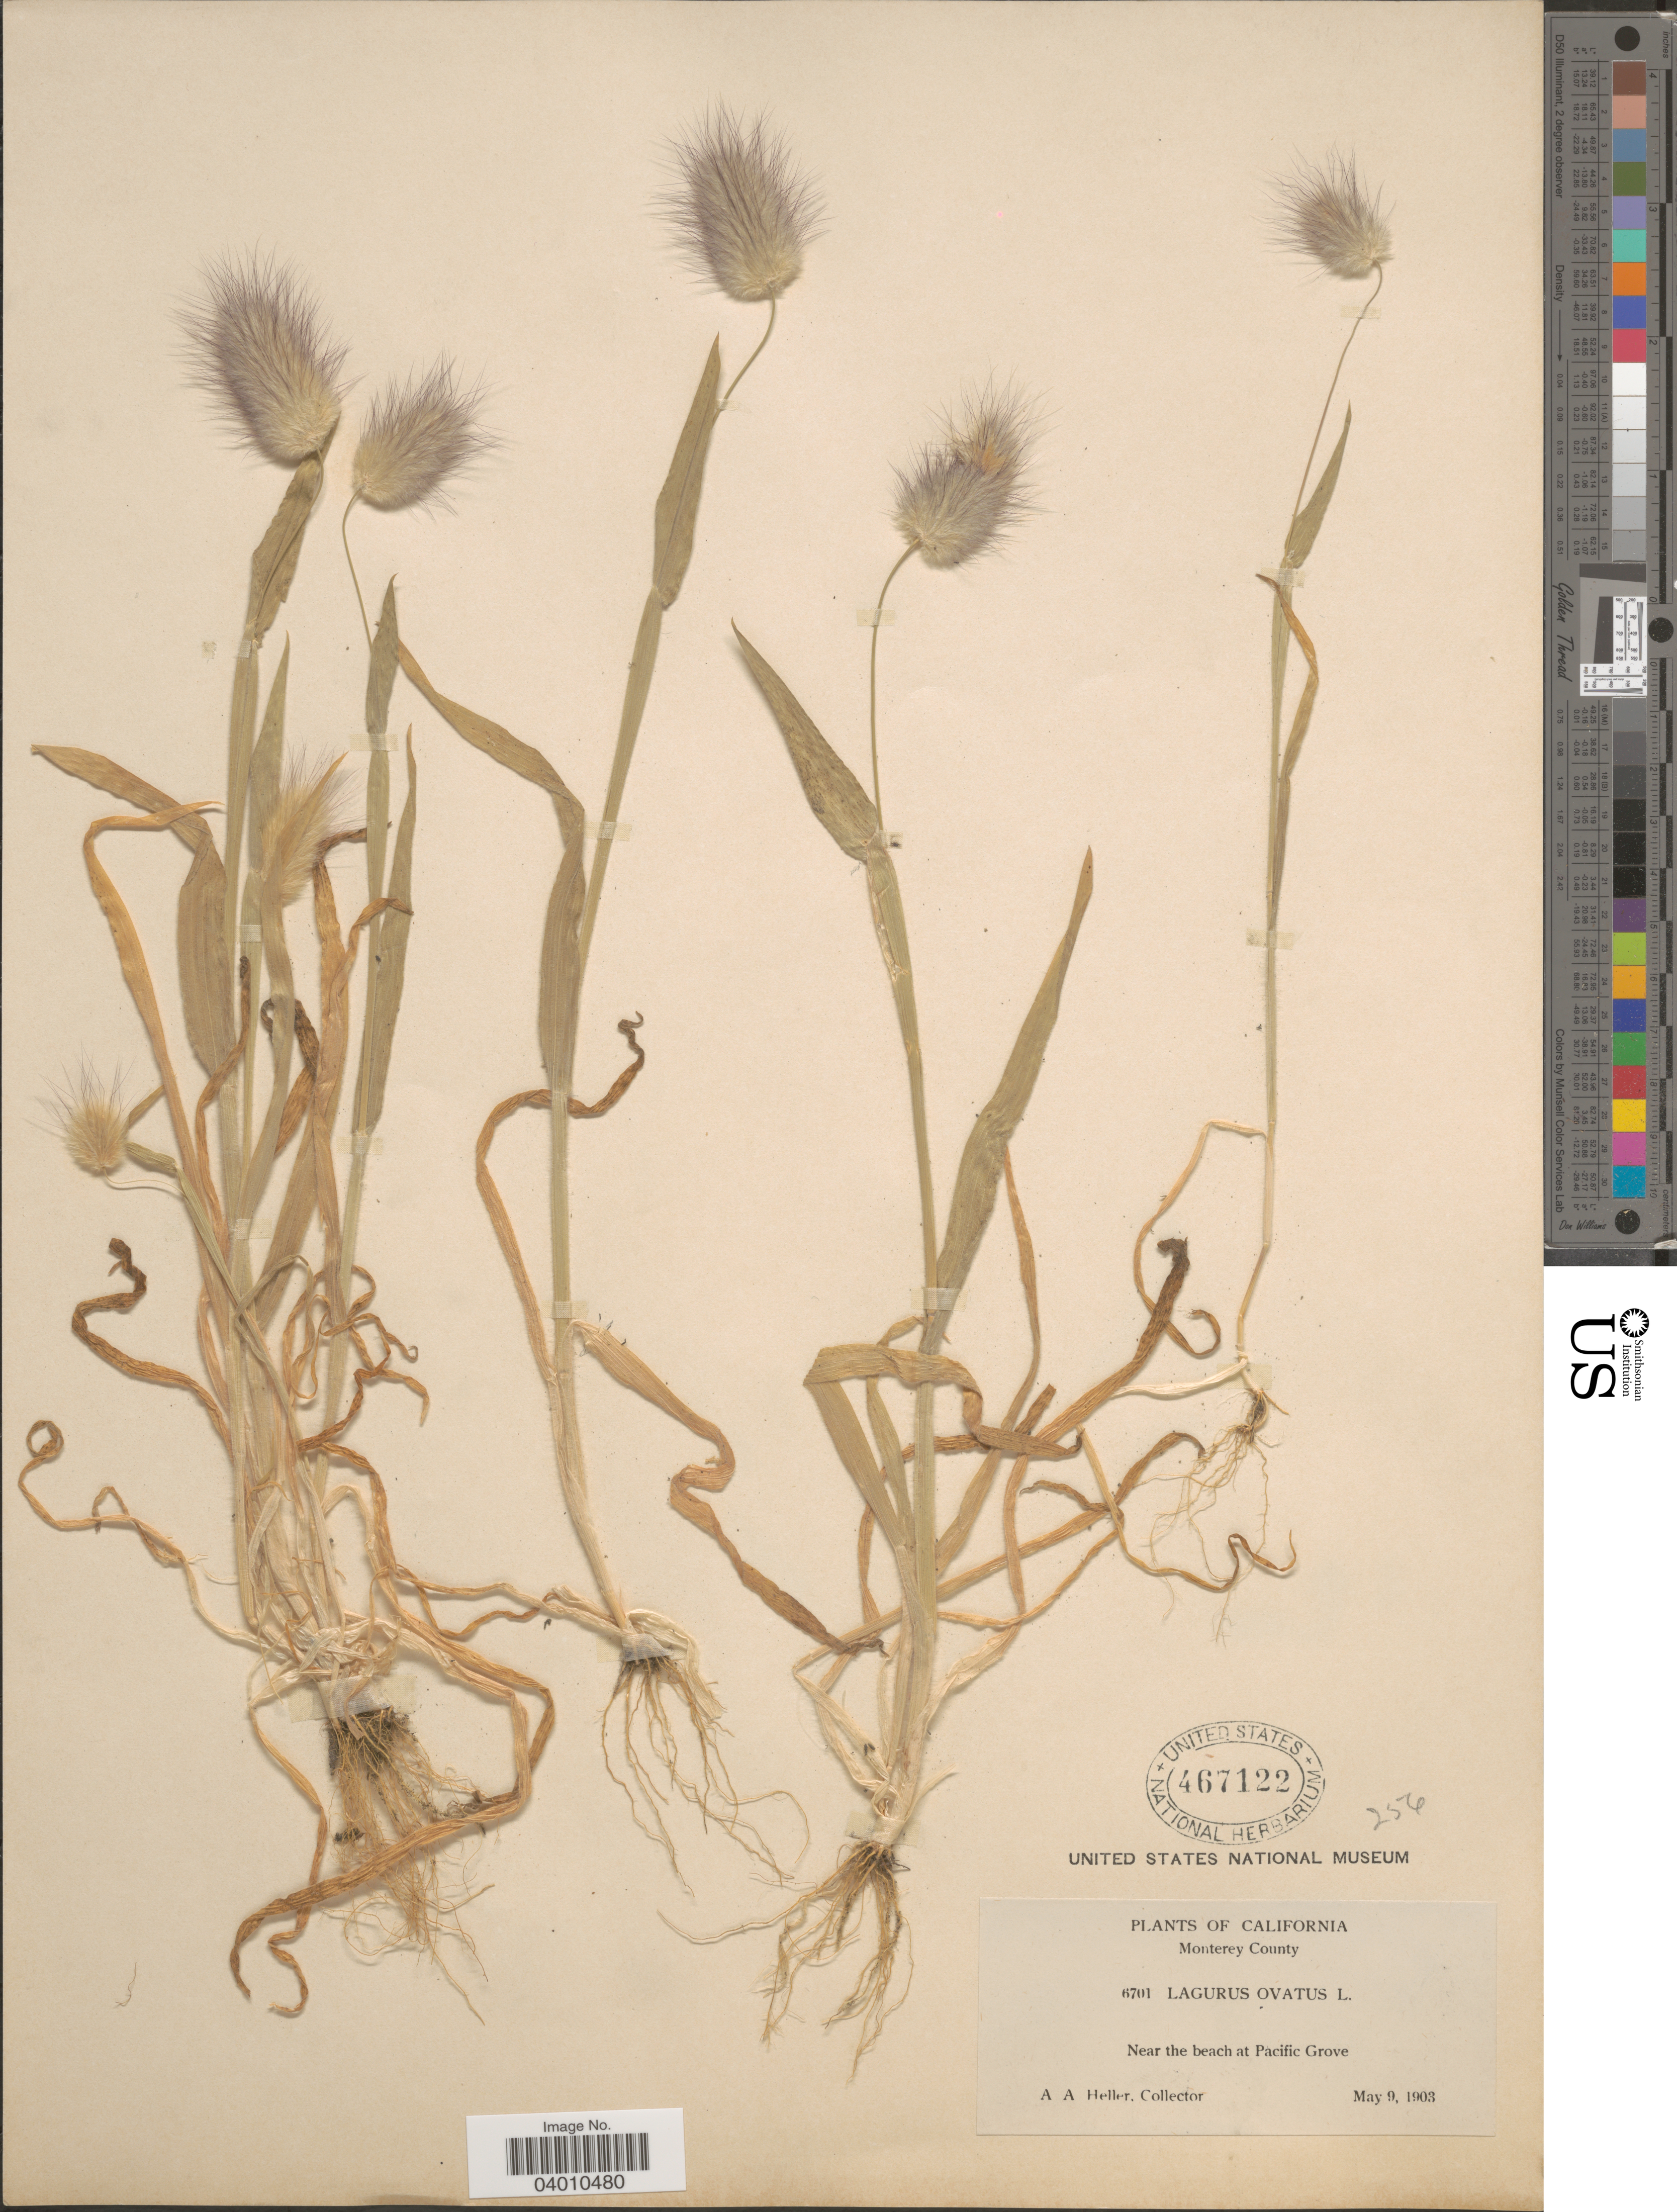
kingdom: Plantae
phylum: Tracheophyta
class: Liliopsida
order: Poales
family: Poaceae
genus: Lagurus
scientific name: Lagurus ovatus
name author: L.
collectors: A. A. Heller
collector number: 6701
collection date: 1903-05-09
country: United States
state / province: California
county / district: Monterey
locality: Monterey County. Near the beach at Pacific Grove.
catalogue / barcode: US 467122